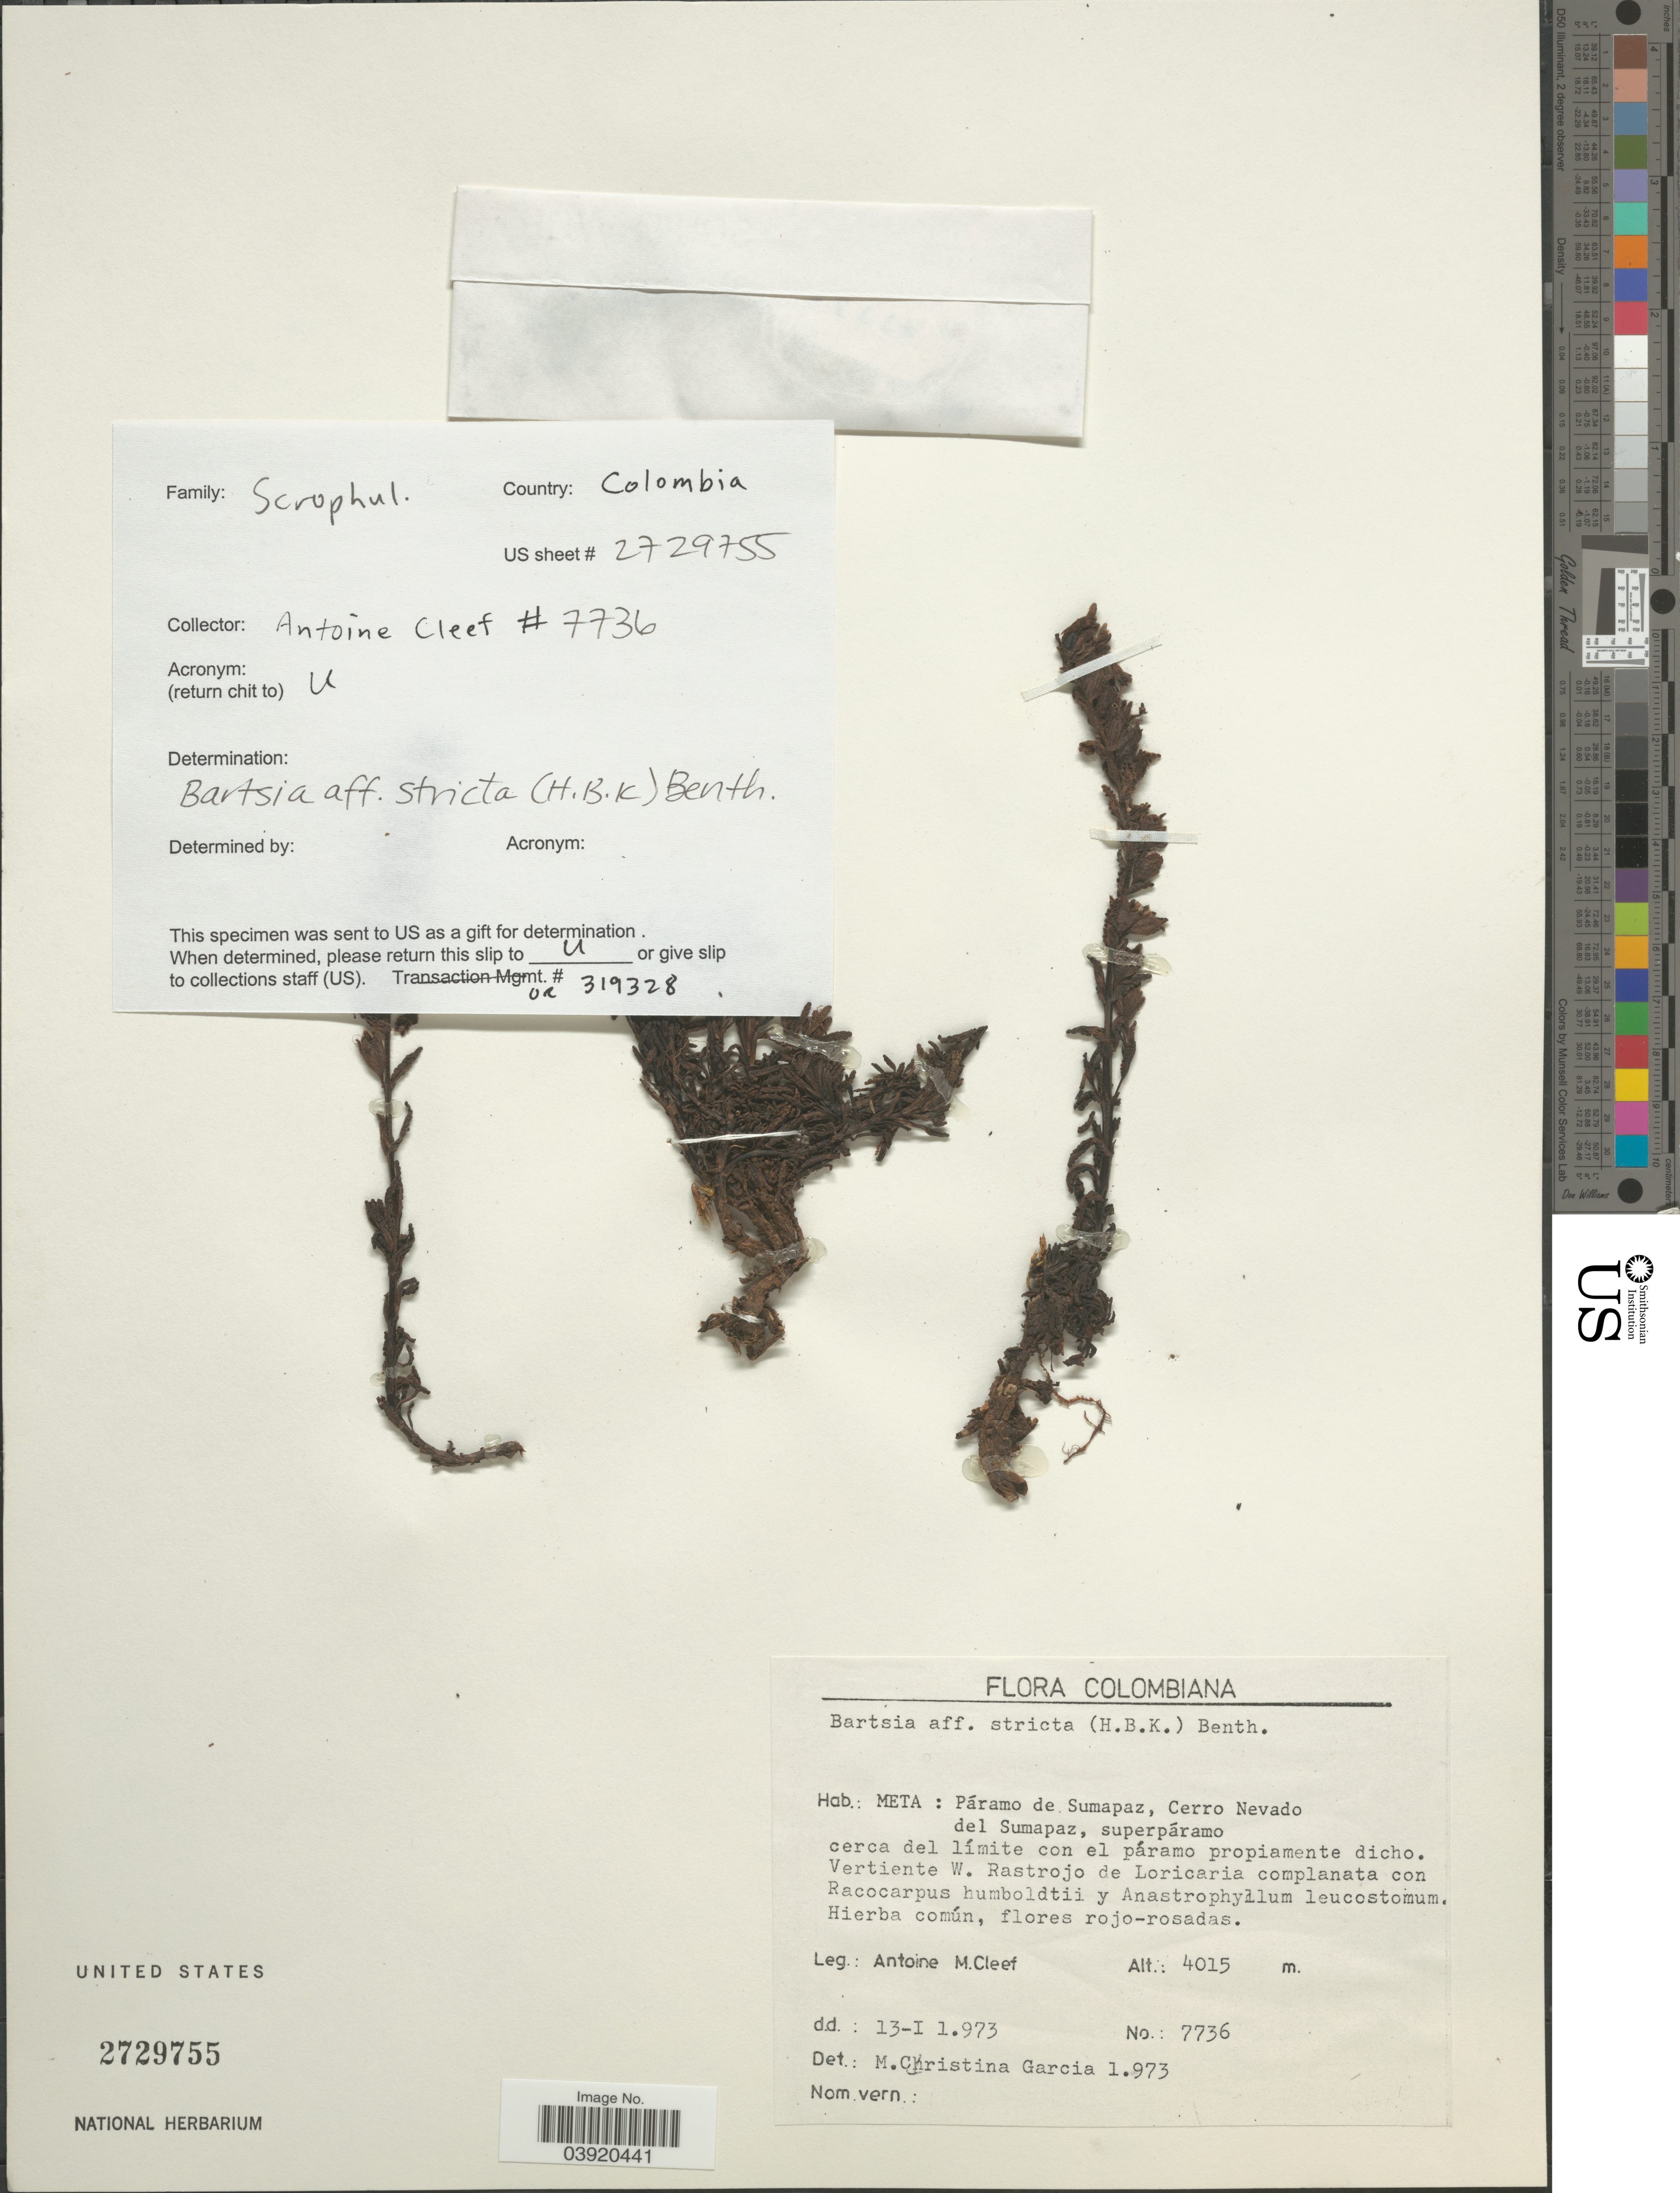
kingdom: Plantae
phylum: Tracheophyta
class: Magnoliopsida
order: Lamiales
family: Orobanchaceae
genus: Bartsia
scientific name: Bartsia stricta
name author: (Kunth) Benth.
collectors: A. M. Cleef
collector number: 7736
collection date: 1973-01-13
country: Colombia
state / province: Meta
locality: Páramo de Sumapaz, Cerro Nevado del Sumapaz, superpáramo cerca del límite con el páramo propiamente dicho.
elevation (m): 4015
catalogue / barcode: US 2729755